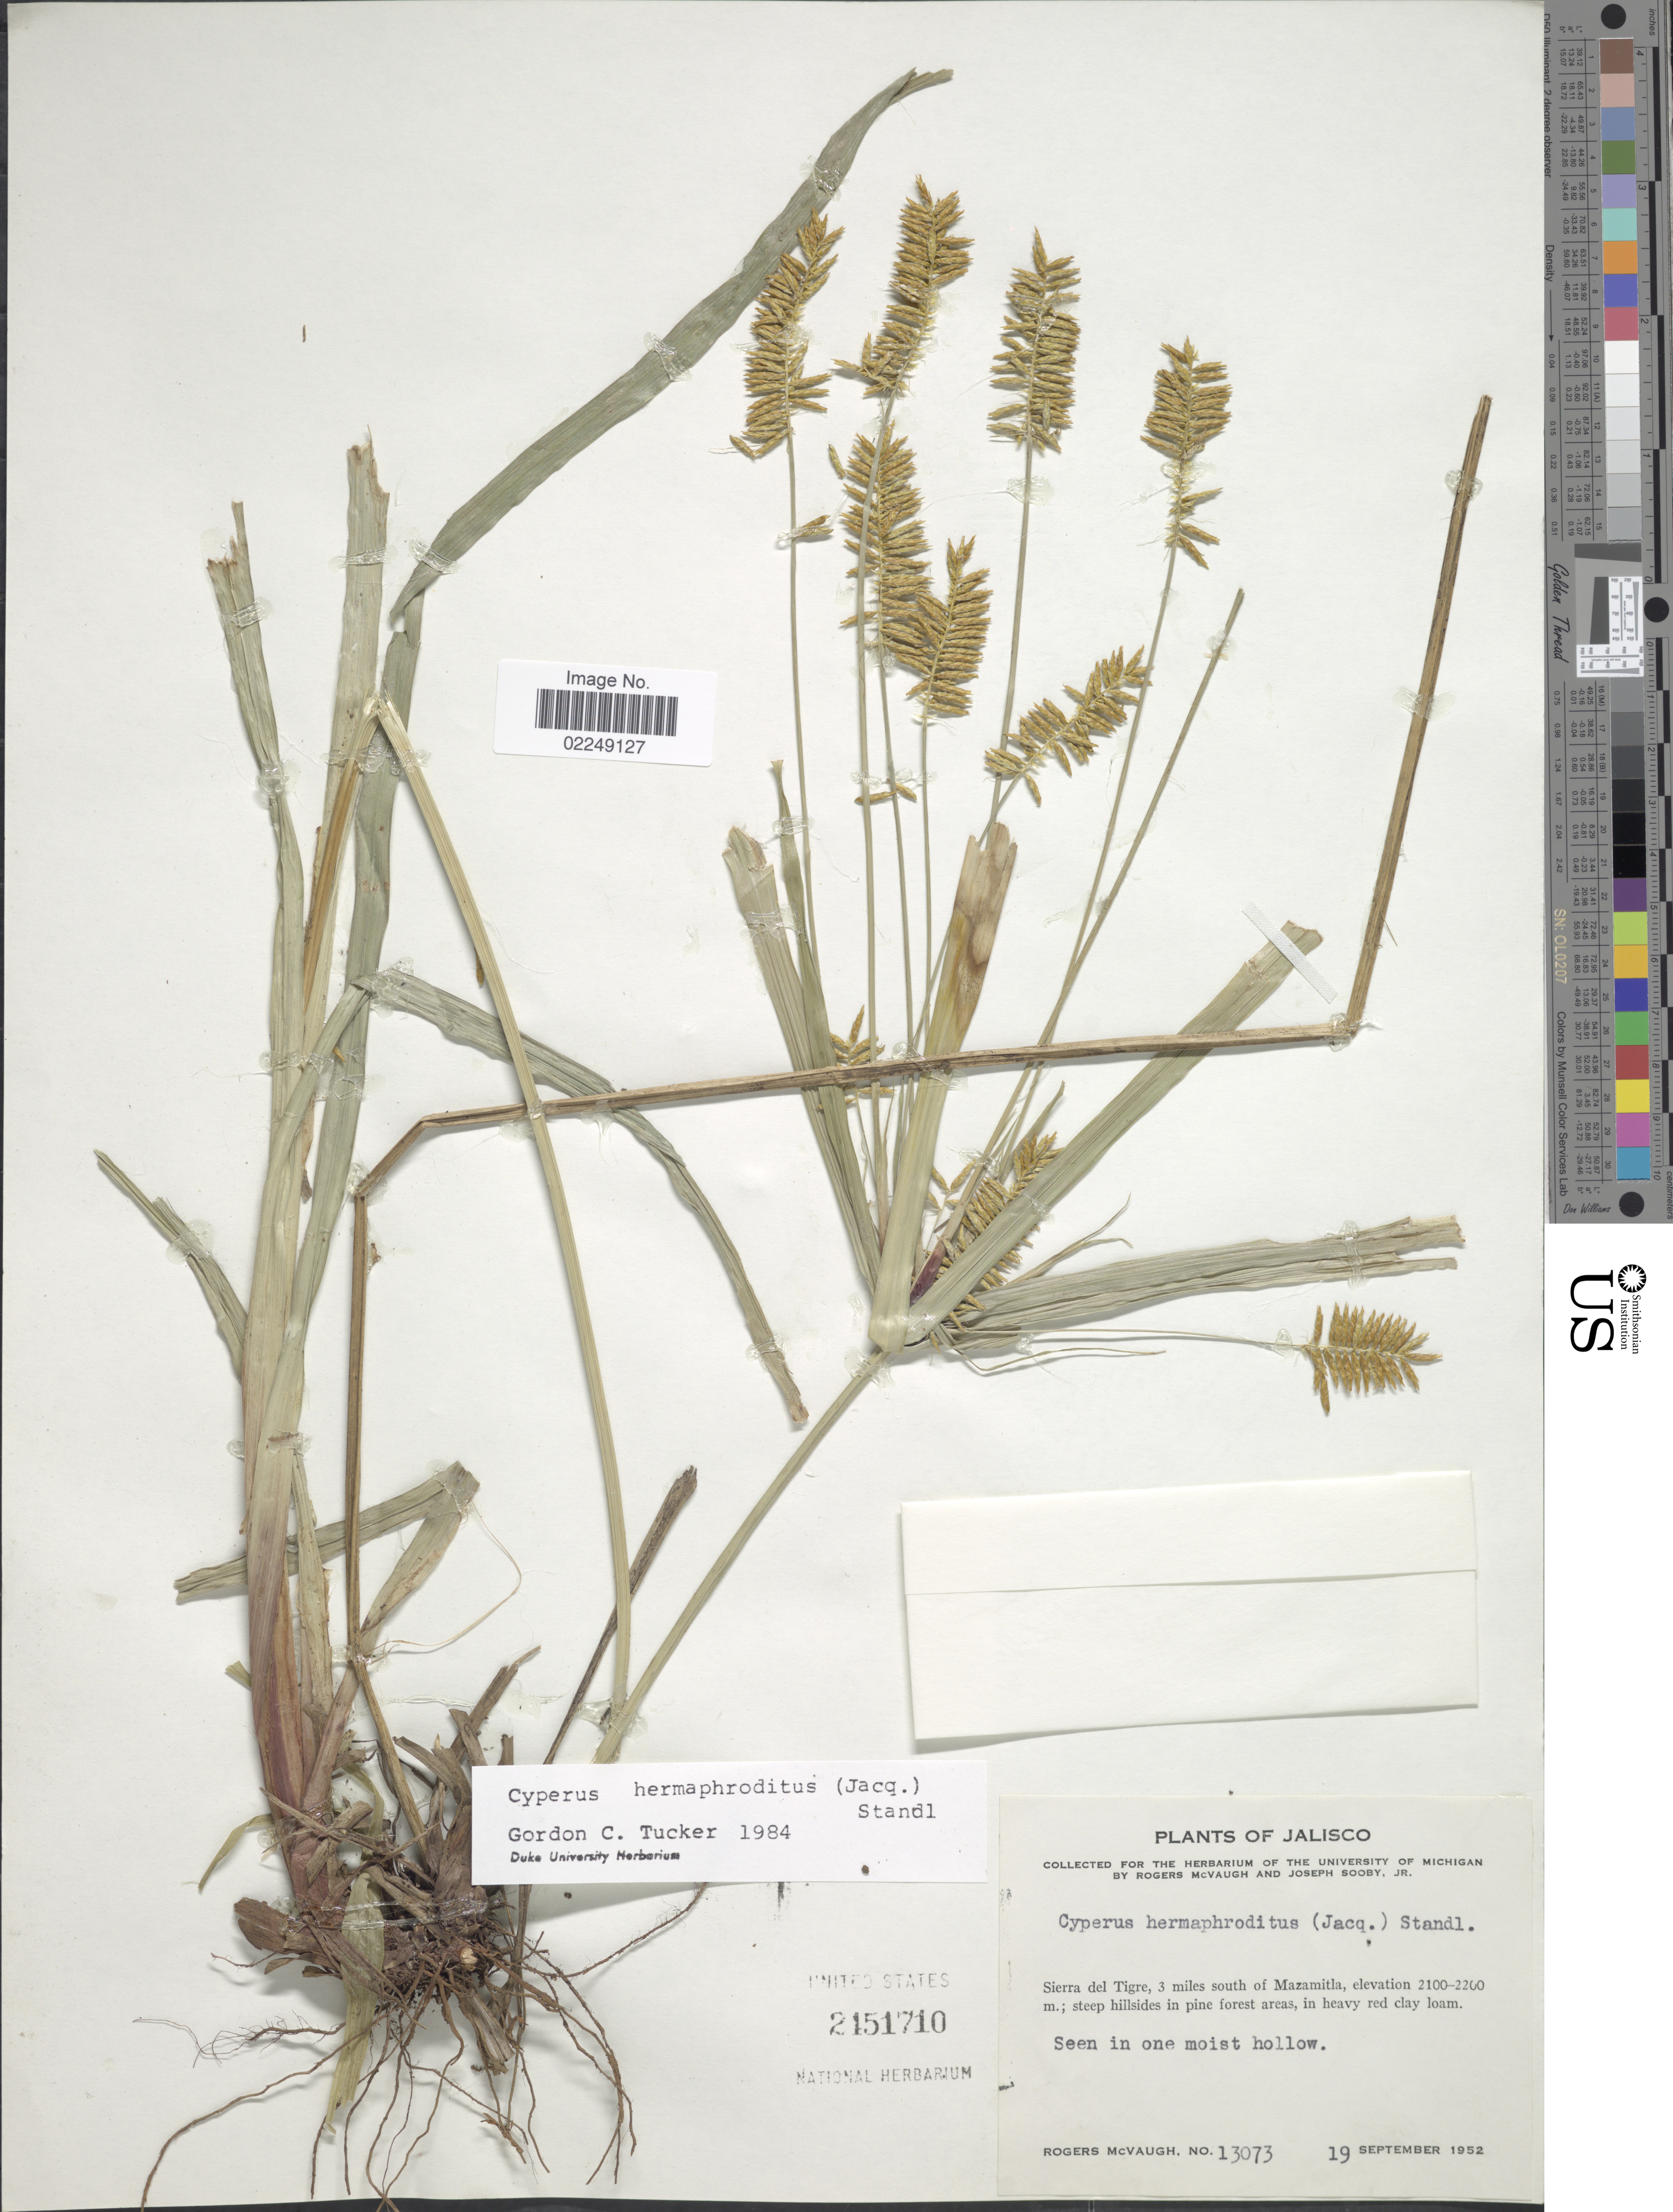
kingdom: Plantae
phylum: Tracheophyta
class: Liliopsida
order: Poales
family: Cyperaceae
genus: Cyperus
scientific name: Cyperus hermaphroditus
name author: (Jacq.) Standl.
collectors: R. McVaugh & J. Sooby Jr.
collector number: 13073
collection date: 1952-09-19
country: Mexico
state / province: Jalisco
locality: Sierra del Tigre, 3 miles south of Mazamitla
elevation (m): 2100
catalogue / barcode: US 2151710